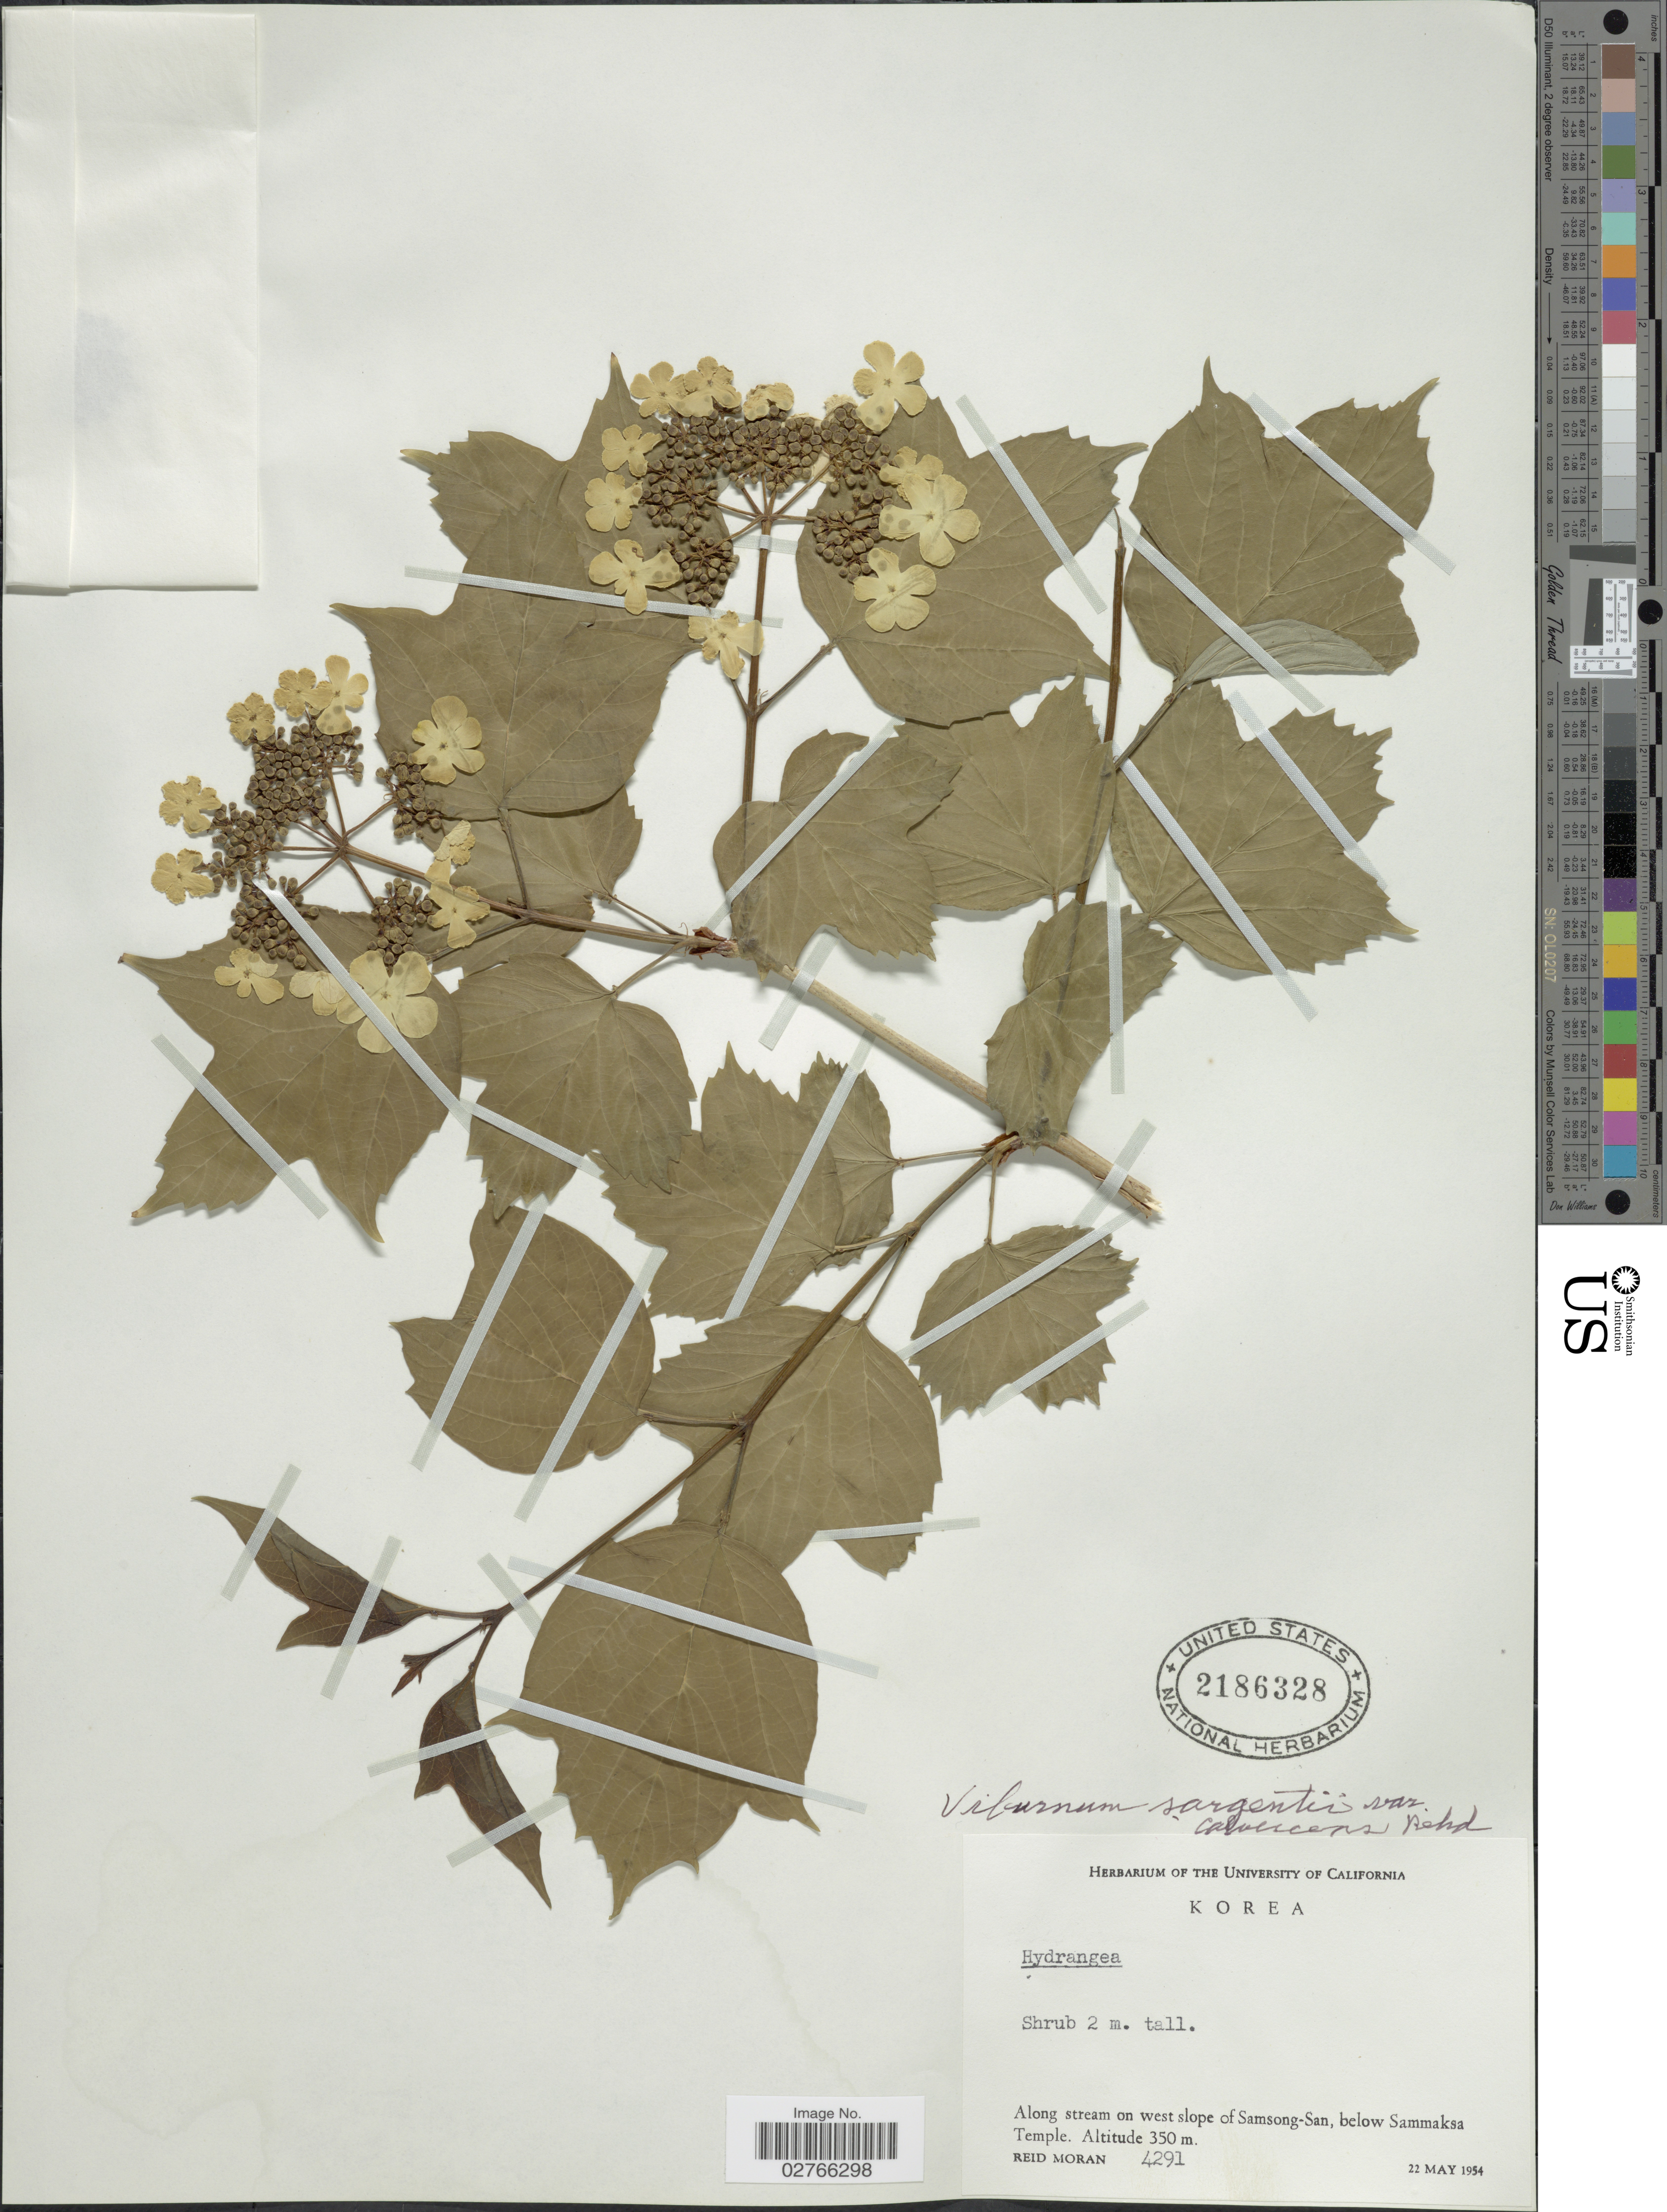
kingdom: Plantae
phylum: Tracheophyta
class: Magnoliopsida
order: Dipsacales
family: Viburnaceae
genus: Viburnum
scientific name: Viburnum opulus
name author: L.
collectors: R. V. Moran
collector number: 4291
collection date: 1954-05-22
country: South Korea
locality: Along stream on west slope of Samsong-San, below Sammaksa Temple.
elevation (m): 350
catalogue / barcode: US 2186328